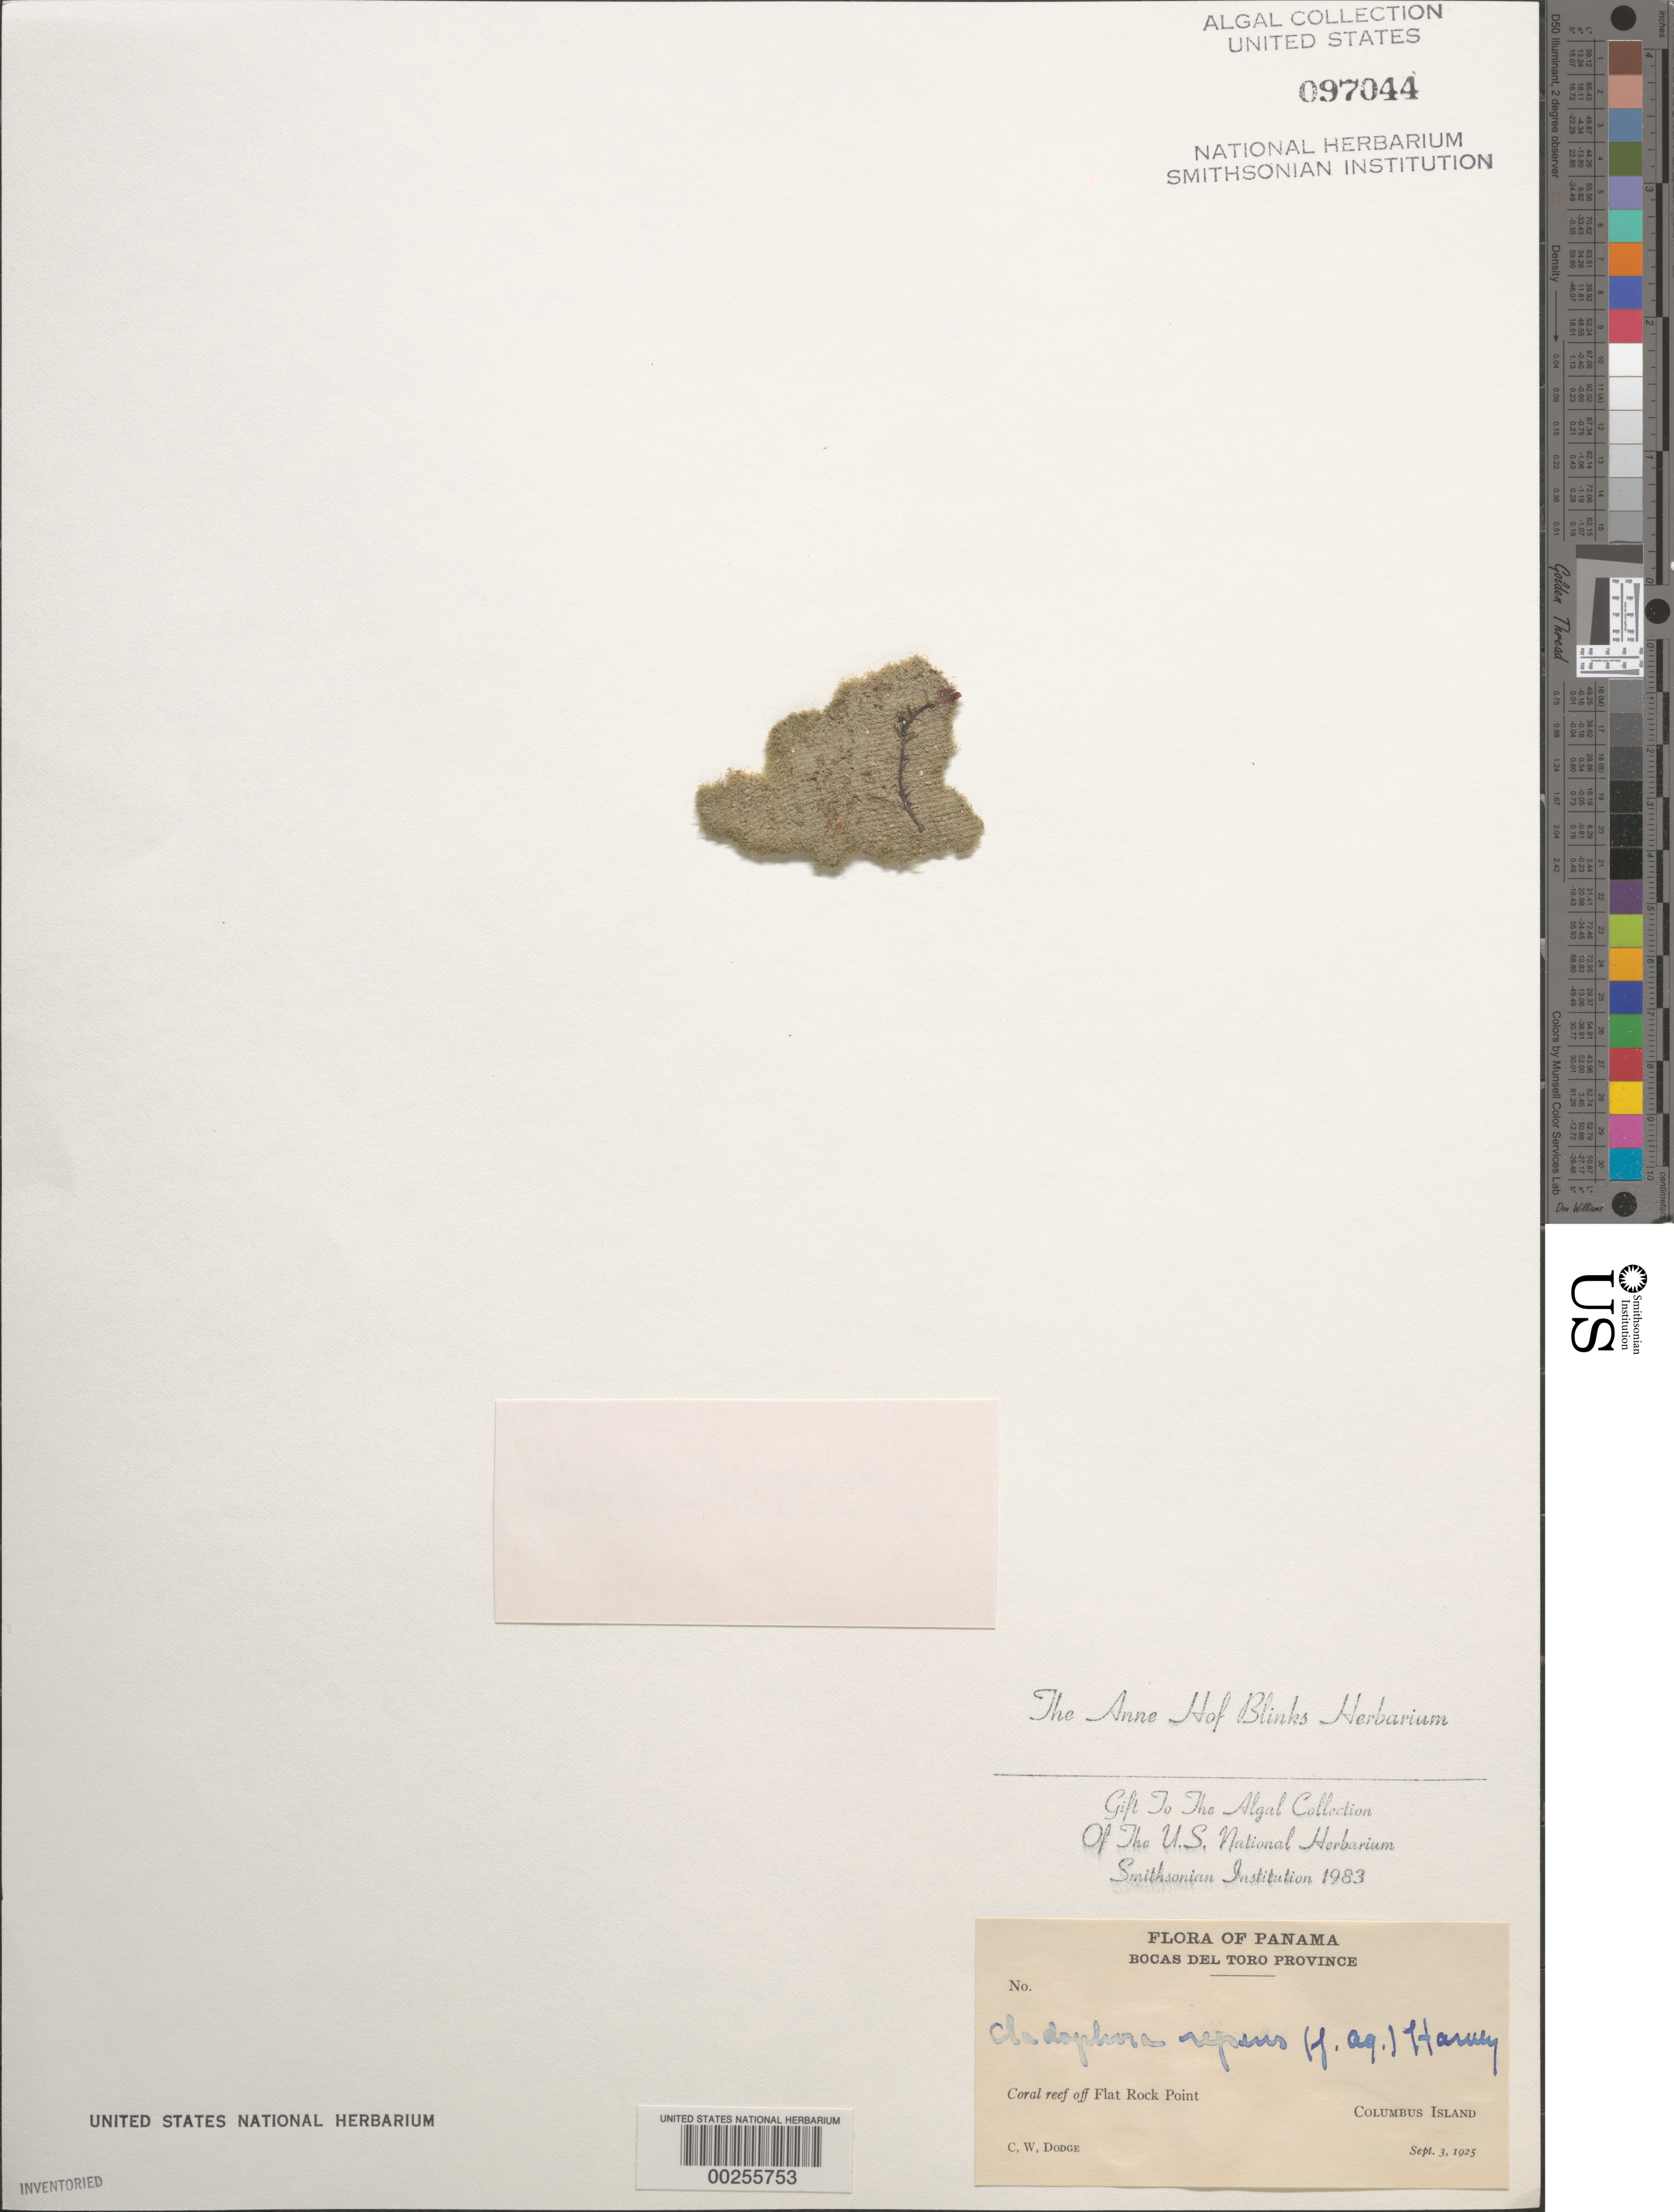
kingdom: Plantae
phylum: Chlorophyta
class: Ulvophyceae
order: Cladophorales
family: Cladophoraceae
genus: Cladophora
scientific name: Cladophora coelothrix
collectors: C. Dodge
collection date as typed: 03 Sep 1925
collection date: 1925-09-03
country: Panama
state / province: Bocas del Toro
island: Columbus Island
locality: Coral reef off Flat Rock Point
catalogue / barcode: US 97044